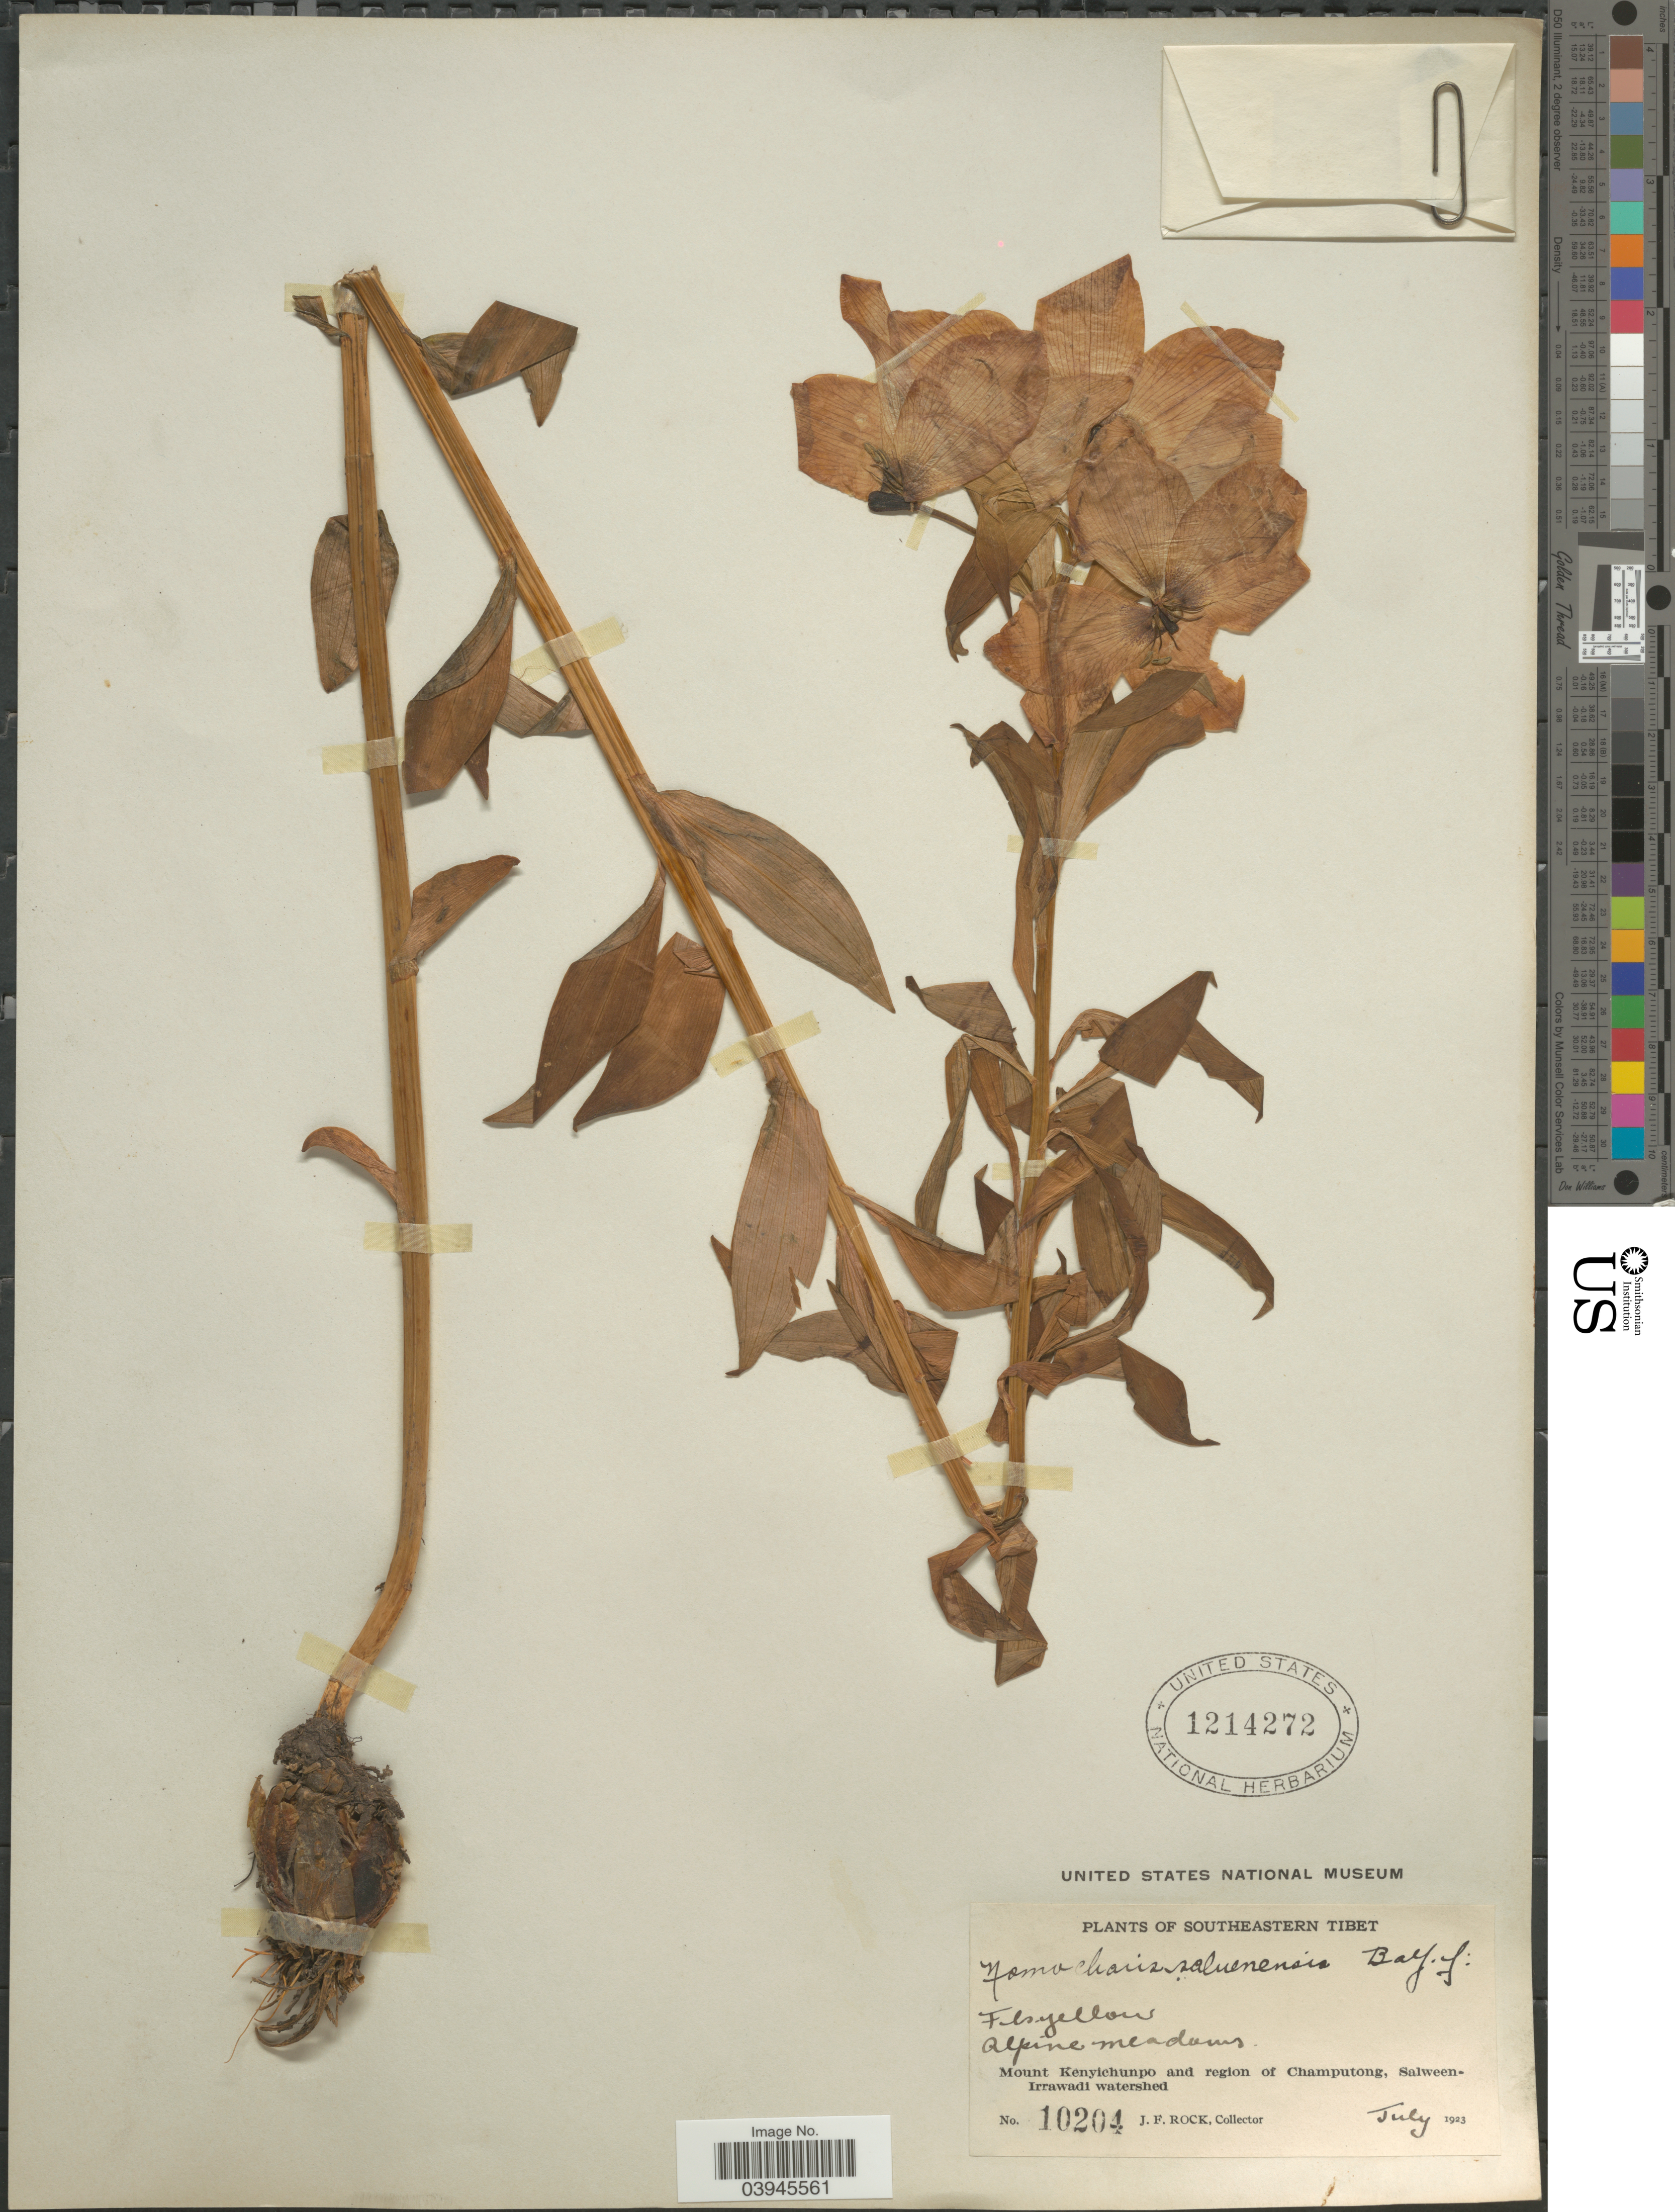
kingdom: Plantae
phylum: Tracheophyta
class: Liliopsida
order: Liliales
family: Liliaceae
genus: Lilium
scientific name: Lilium saluenense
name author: (Balf. f.) S.Yun Liang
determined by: Strong, Mark T., (BOT), Smithsonian Institution - National Museum of Natural History (UNITED STATES)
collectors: J. Rock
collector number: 10204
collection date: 1923-07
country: China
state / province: Xizang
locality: Southeastern Tibet. Mount Kenyichunpo and region of Champutong, Salween-Irrawadi watershed.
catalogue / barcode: US 1214272